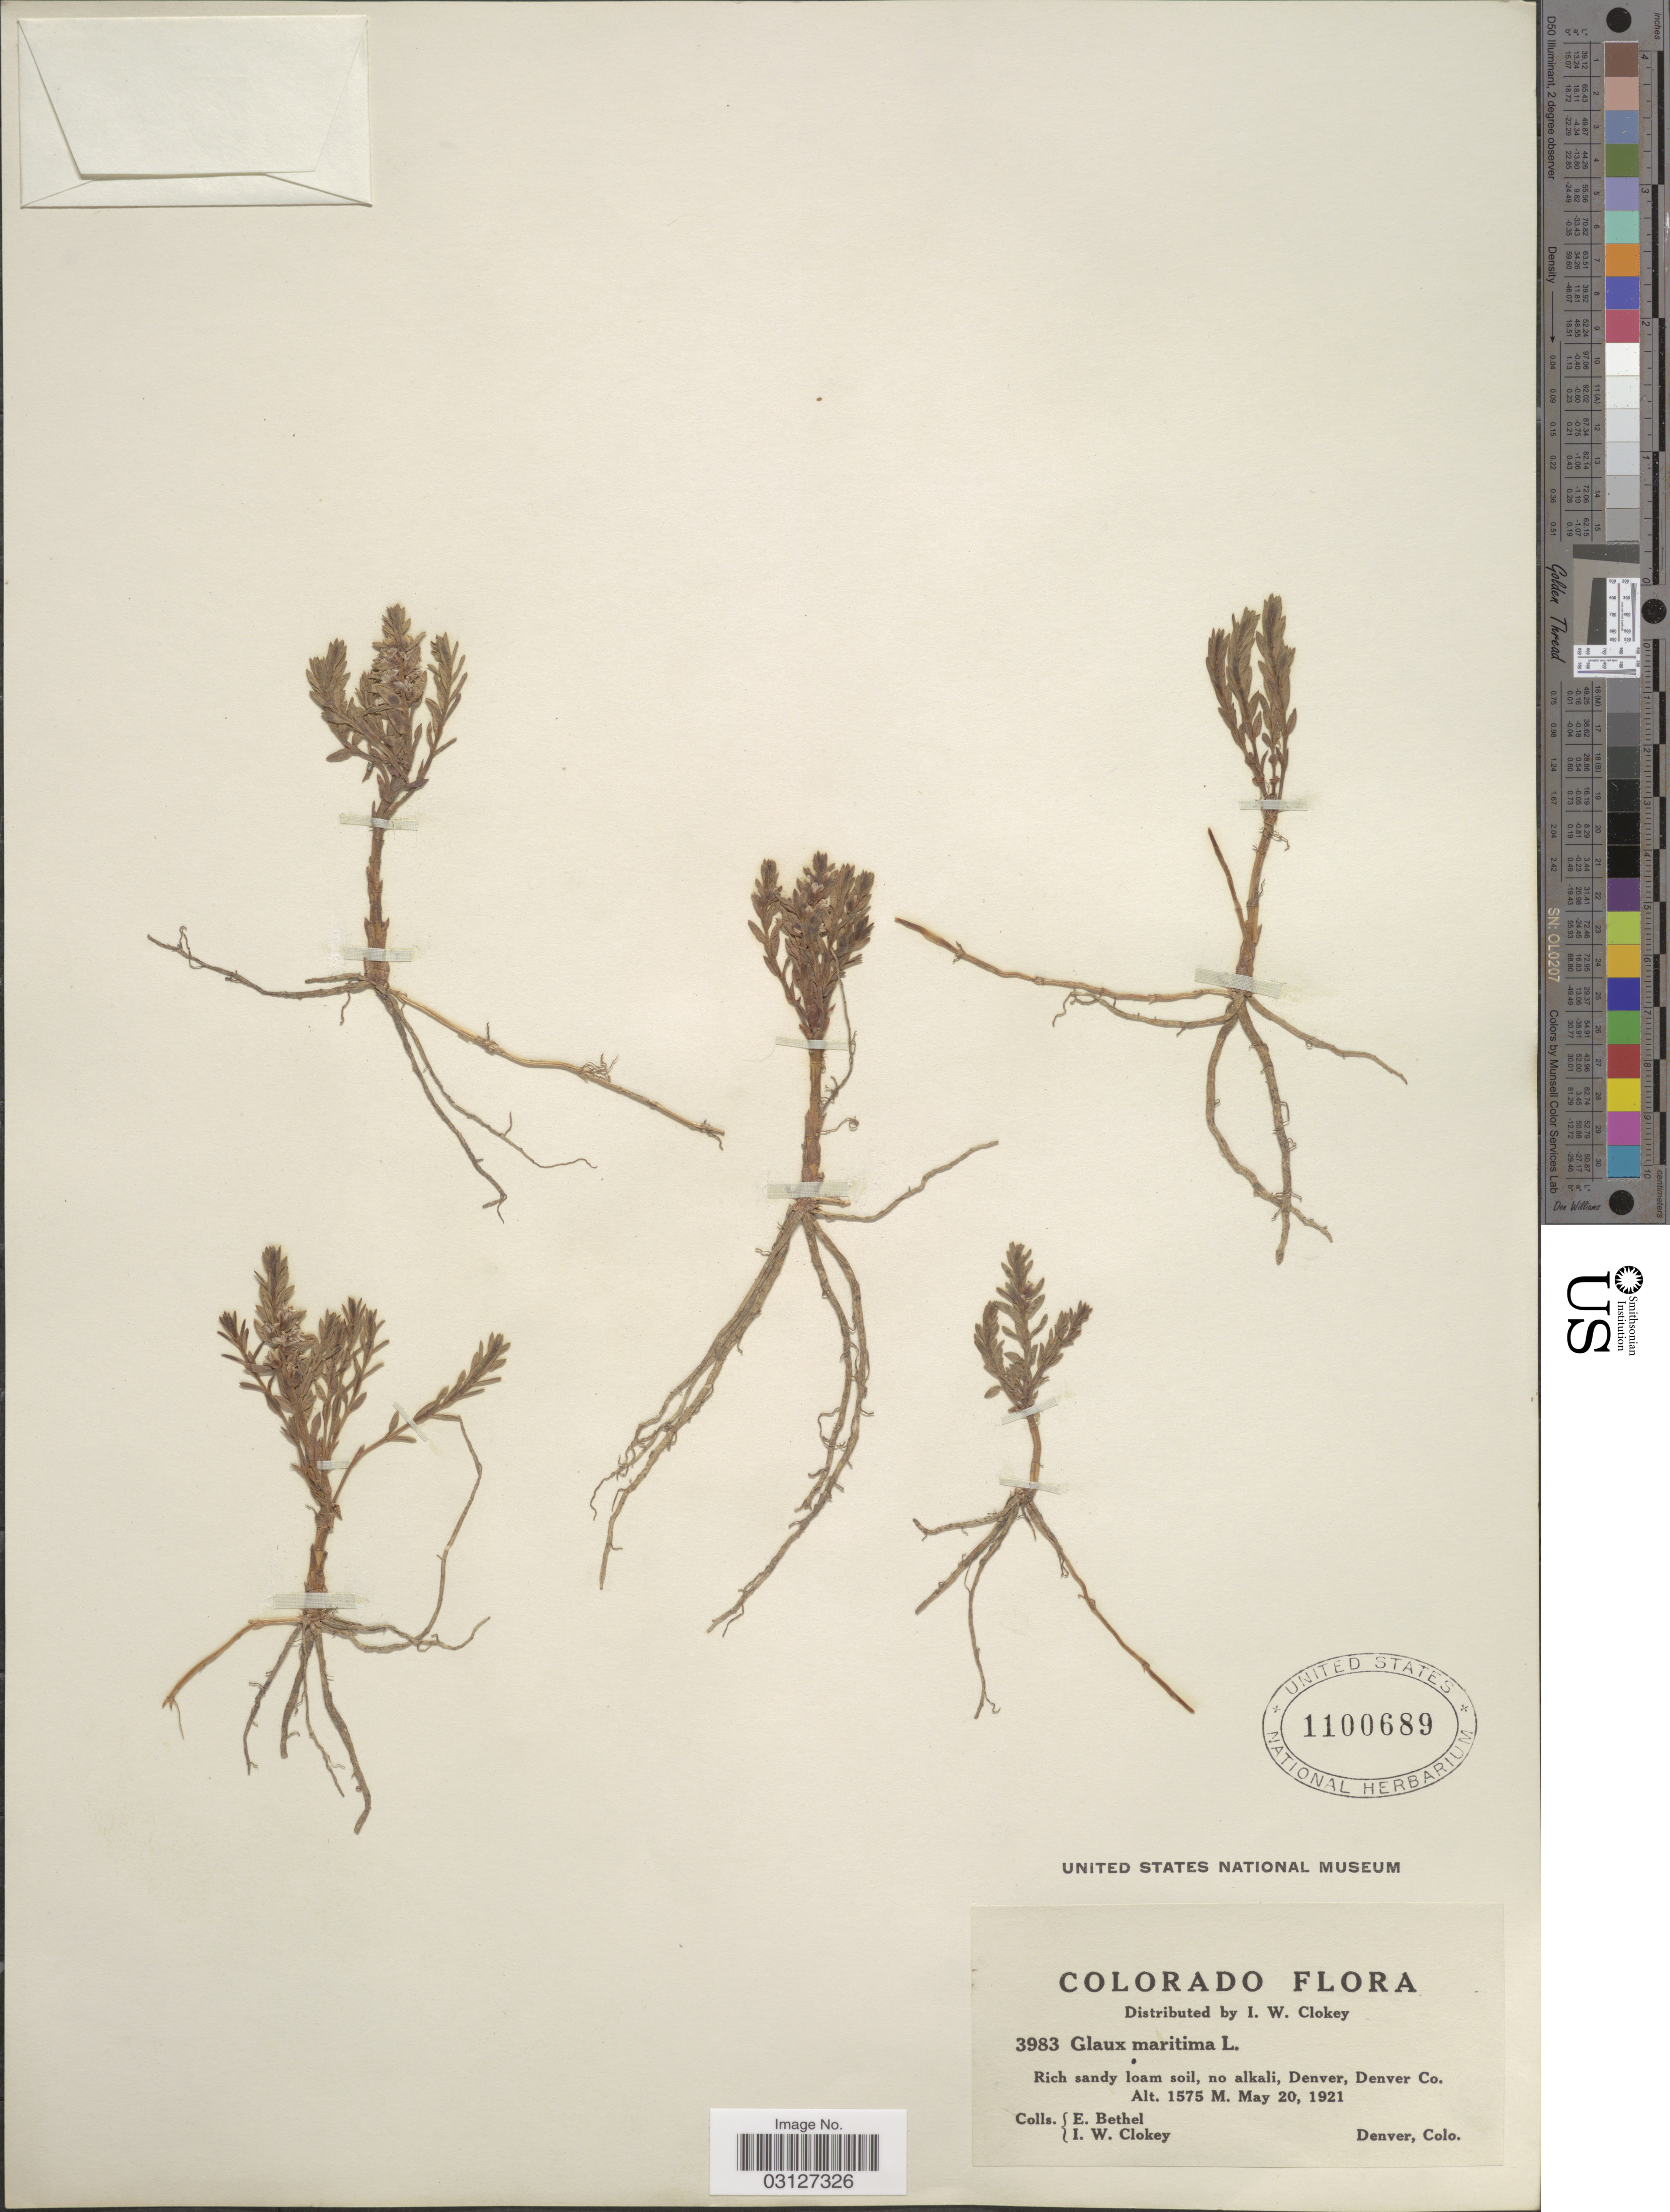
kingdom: Plantae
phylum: Tracheophyta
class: Magnoliopsida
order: Ericales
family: Primulaceae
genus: Glaux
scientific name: Glaux maritima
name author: L.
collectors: E. Bethel & I. W. Clokey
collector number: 3983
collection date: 1921-05-20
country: United States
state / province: Colorado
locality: Rich sandy loam soil, no alkali, Denver, Denver Co.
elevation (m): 1575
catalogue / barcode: US 1100689